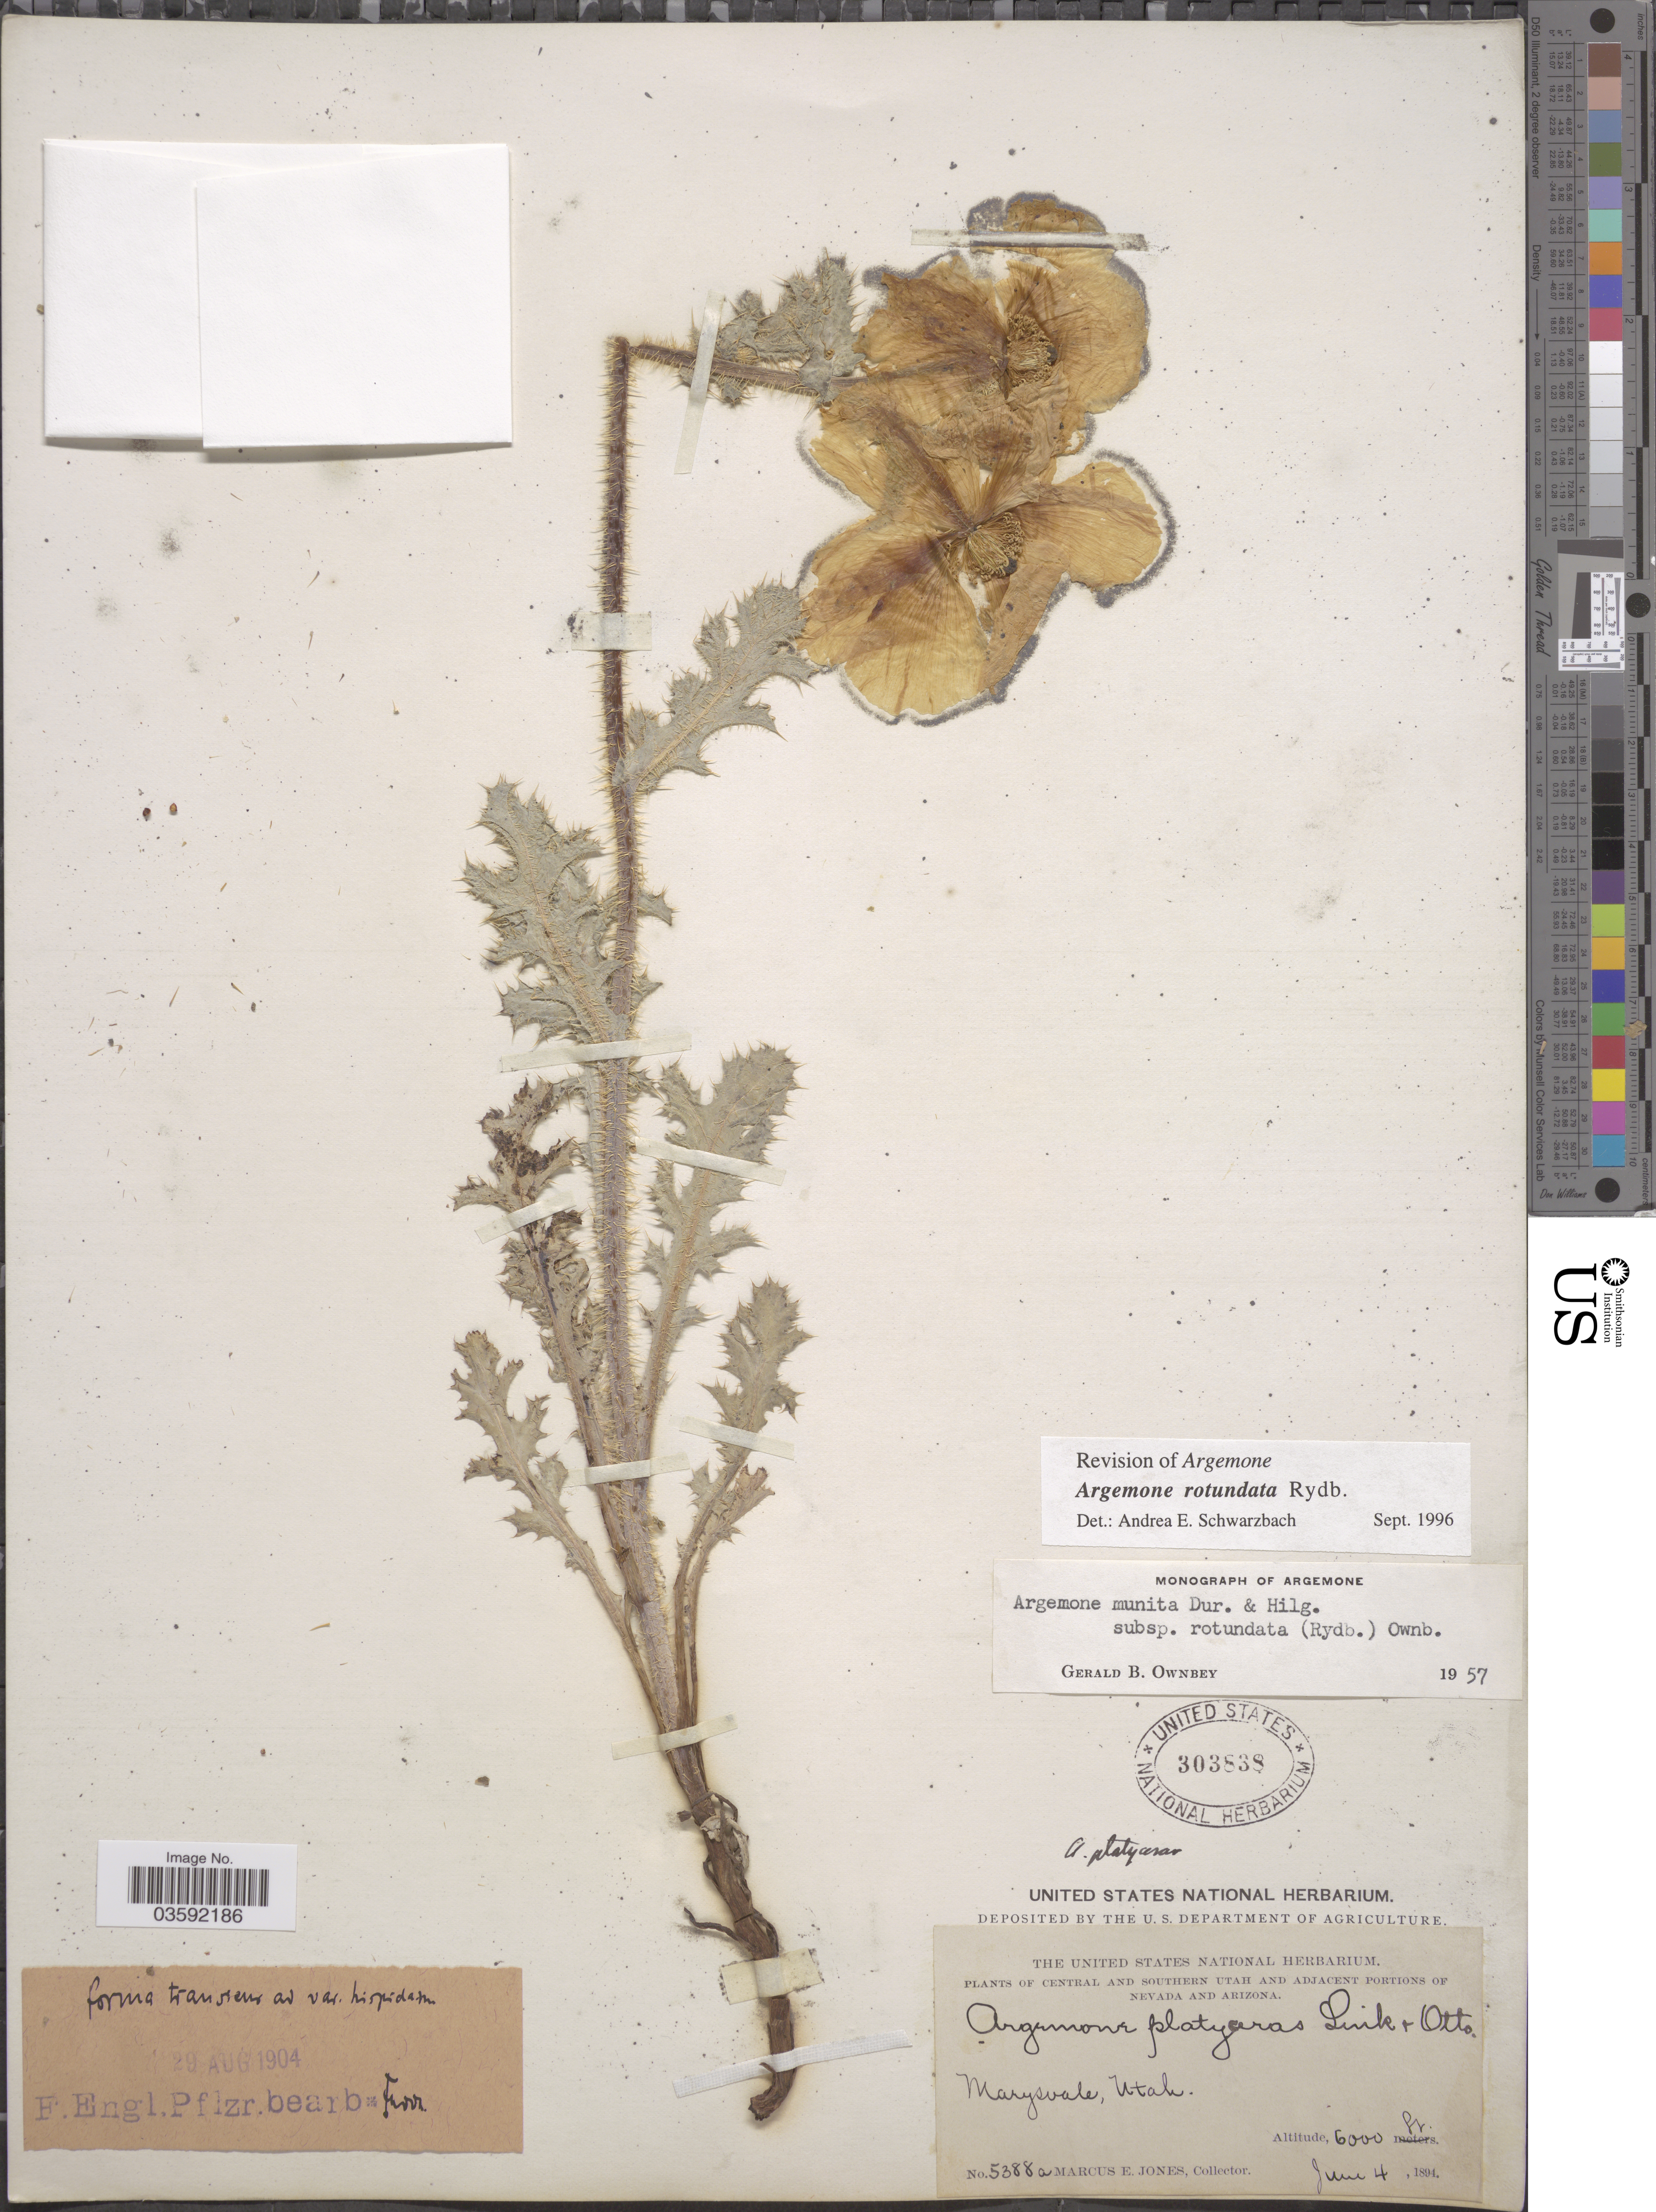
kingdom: Plantae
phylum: Tracheophyta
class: Magnoliopsida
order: Ranunculales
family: Papaveraceae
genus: Argemone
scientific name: Argemone rotundata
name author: Rydb.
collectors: M. E. Jones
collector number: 5388a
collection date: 1894-06-04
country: United States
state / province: Utah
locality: Central and Southern Utah. Marysvale.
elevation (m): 1829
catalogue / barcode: US 303838